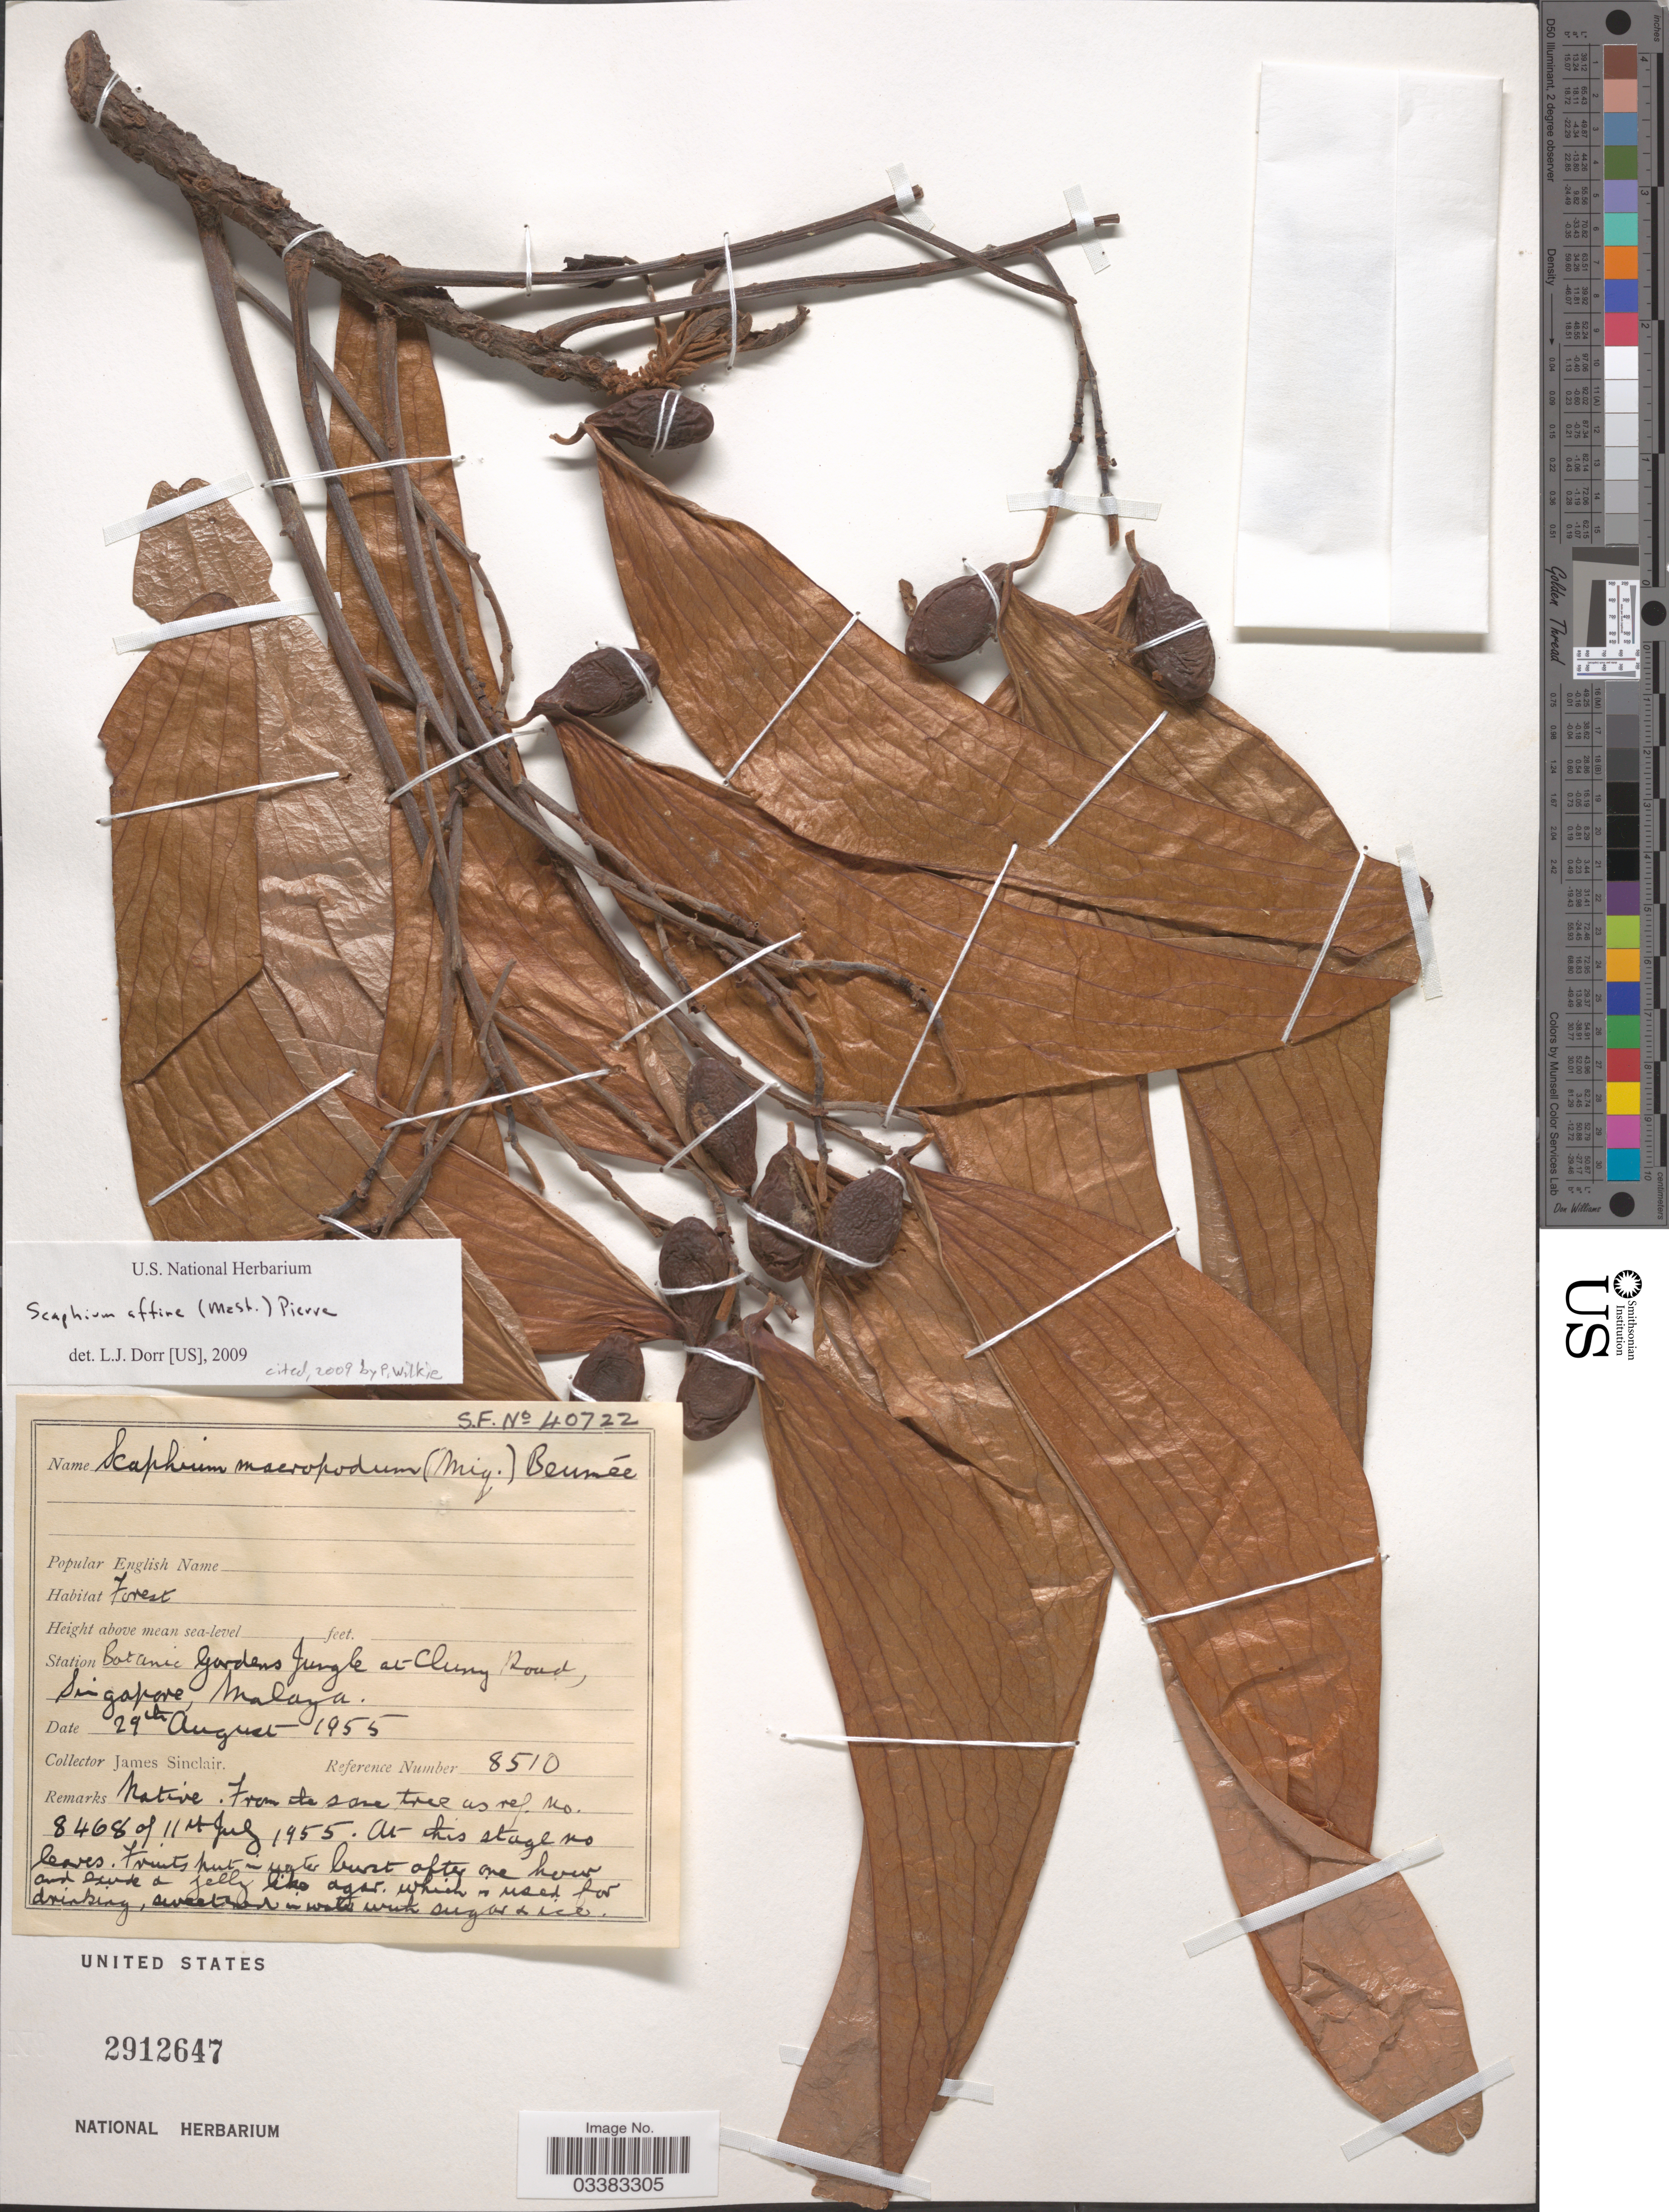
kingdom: Plantae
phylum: Tracheophyta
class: Magnoliopsida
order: Malvales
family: Malvaceae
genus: Scaphium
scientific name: Scaphium affine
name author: (Mast.) Pierre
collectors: J. Sinclair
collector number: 8510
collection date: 1955-08-29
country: Singapore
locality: Station Botanic Gardens Jungle at Cluny Road, Singapore, Malaya.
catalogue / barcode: US 2912647